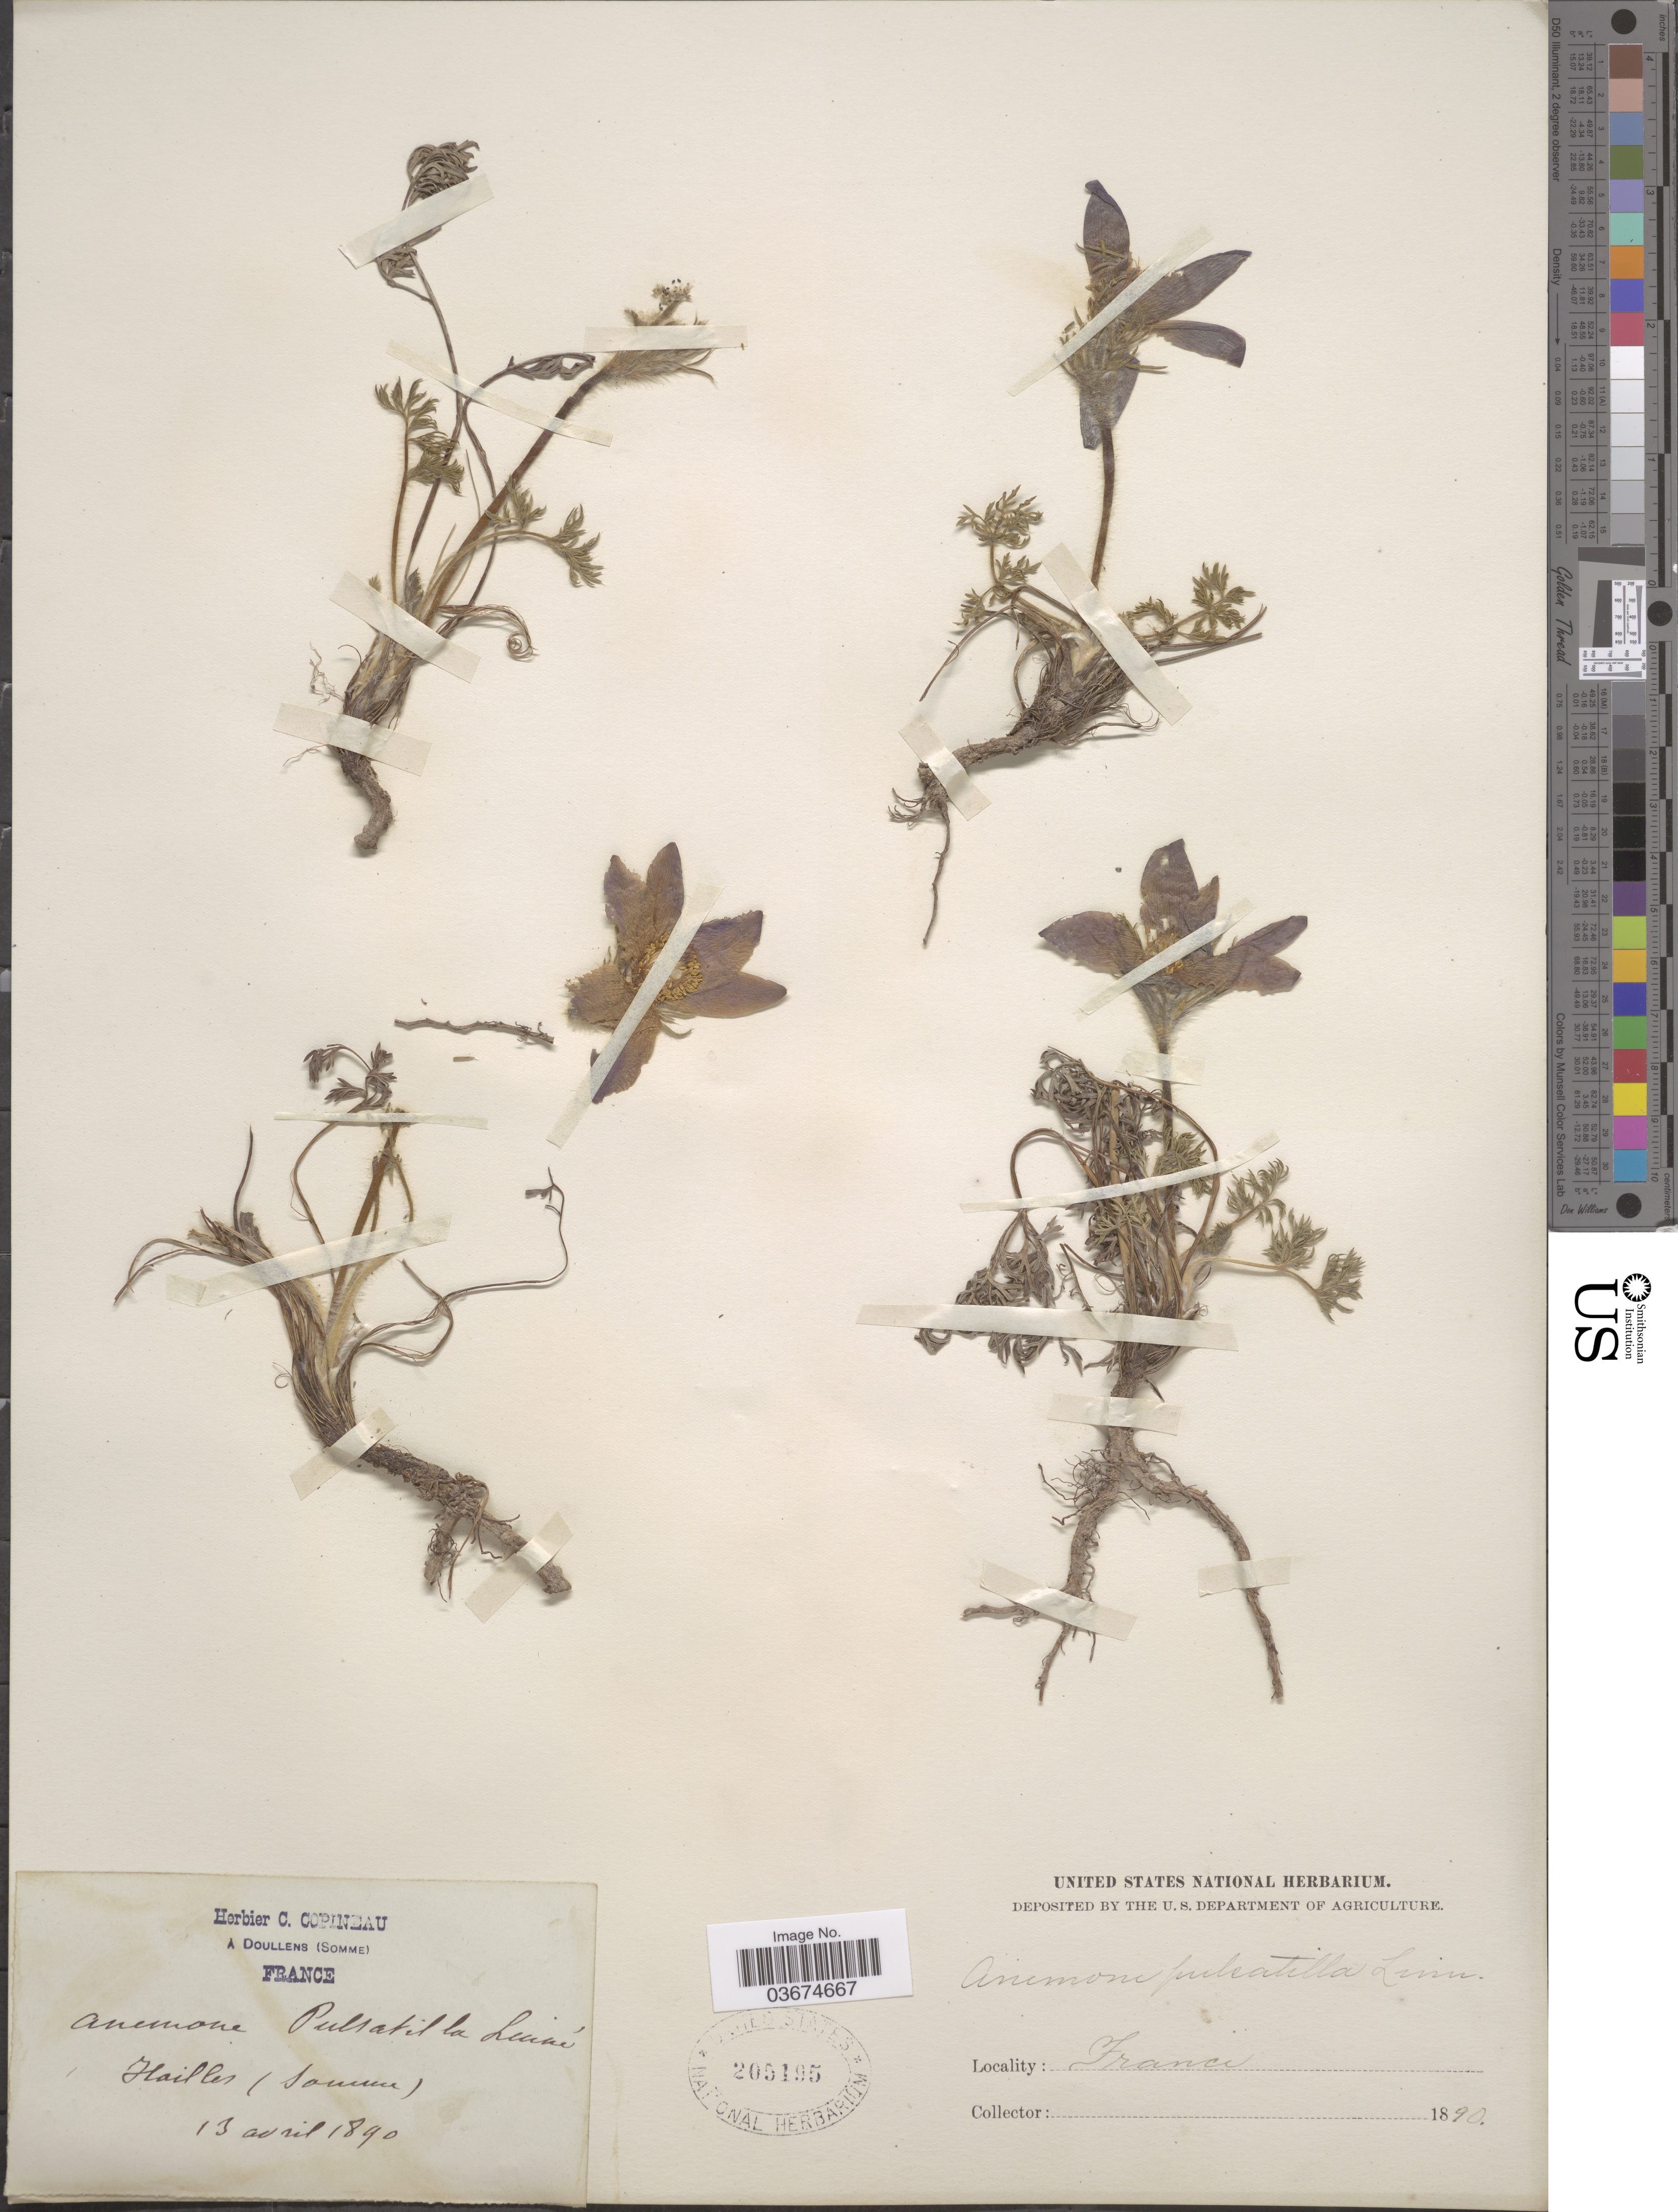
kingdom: Plantae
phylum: Tracheophyta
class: Magnoliopsida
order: Ranunculales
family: Ranunculaceae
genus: Pulsatilla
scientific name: Pulsatilla pulsatilla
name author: (L.) H. Karst.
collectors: A. Doullens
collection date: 1890-04-13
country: France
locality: Hailles (Somme).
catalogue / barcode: US 205195